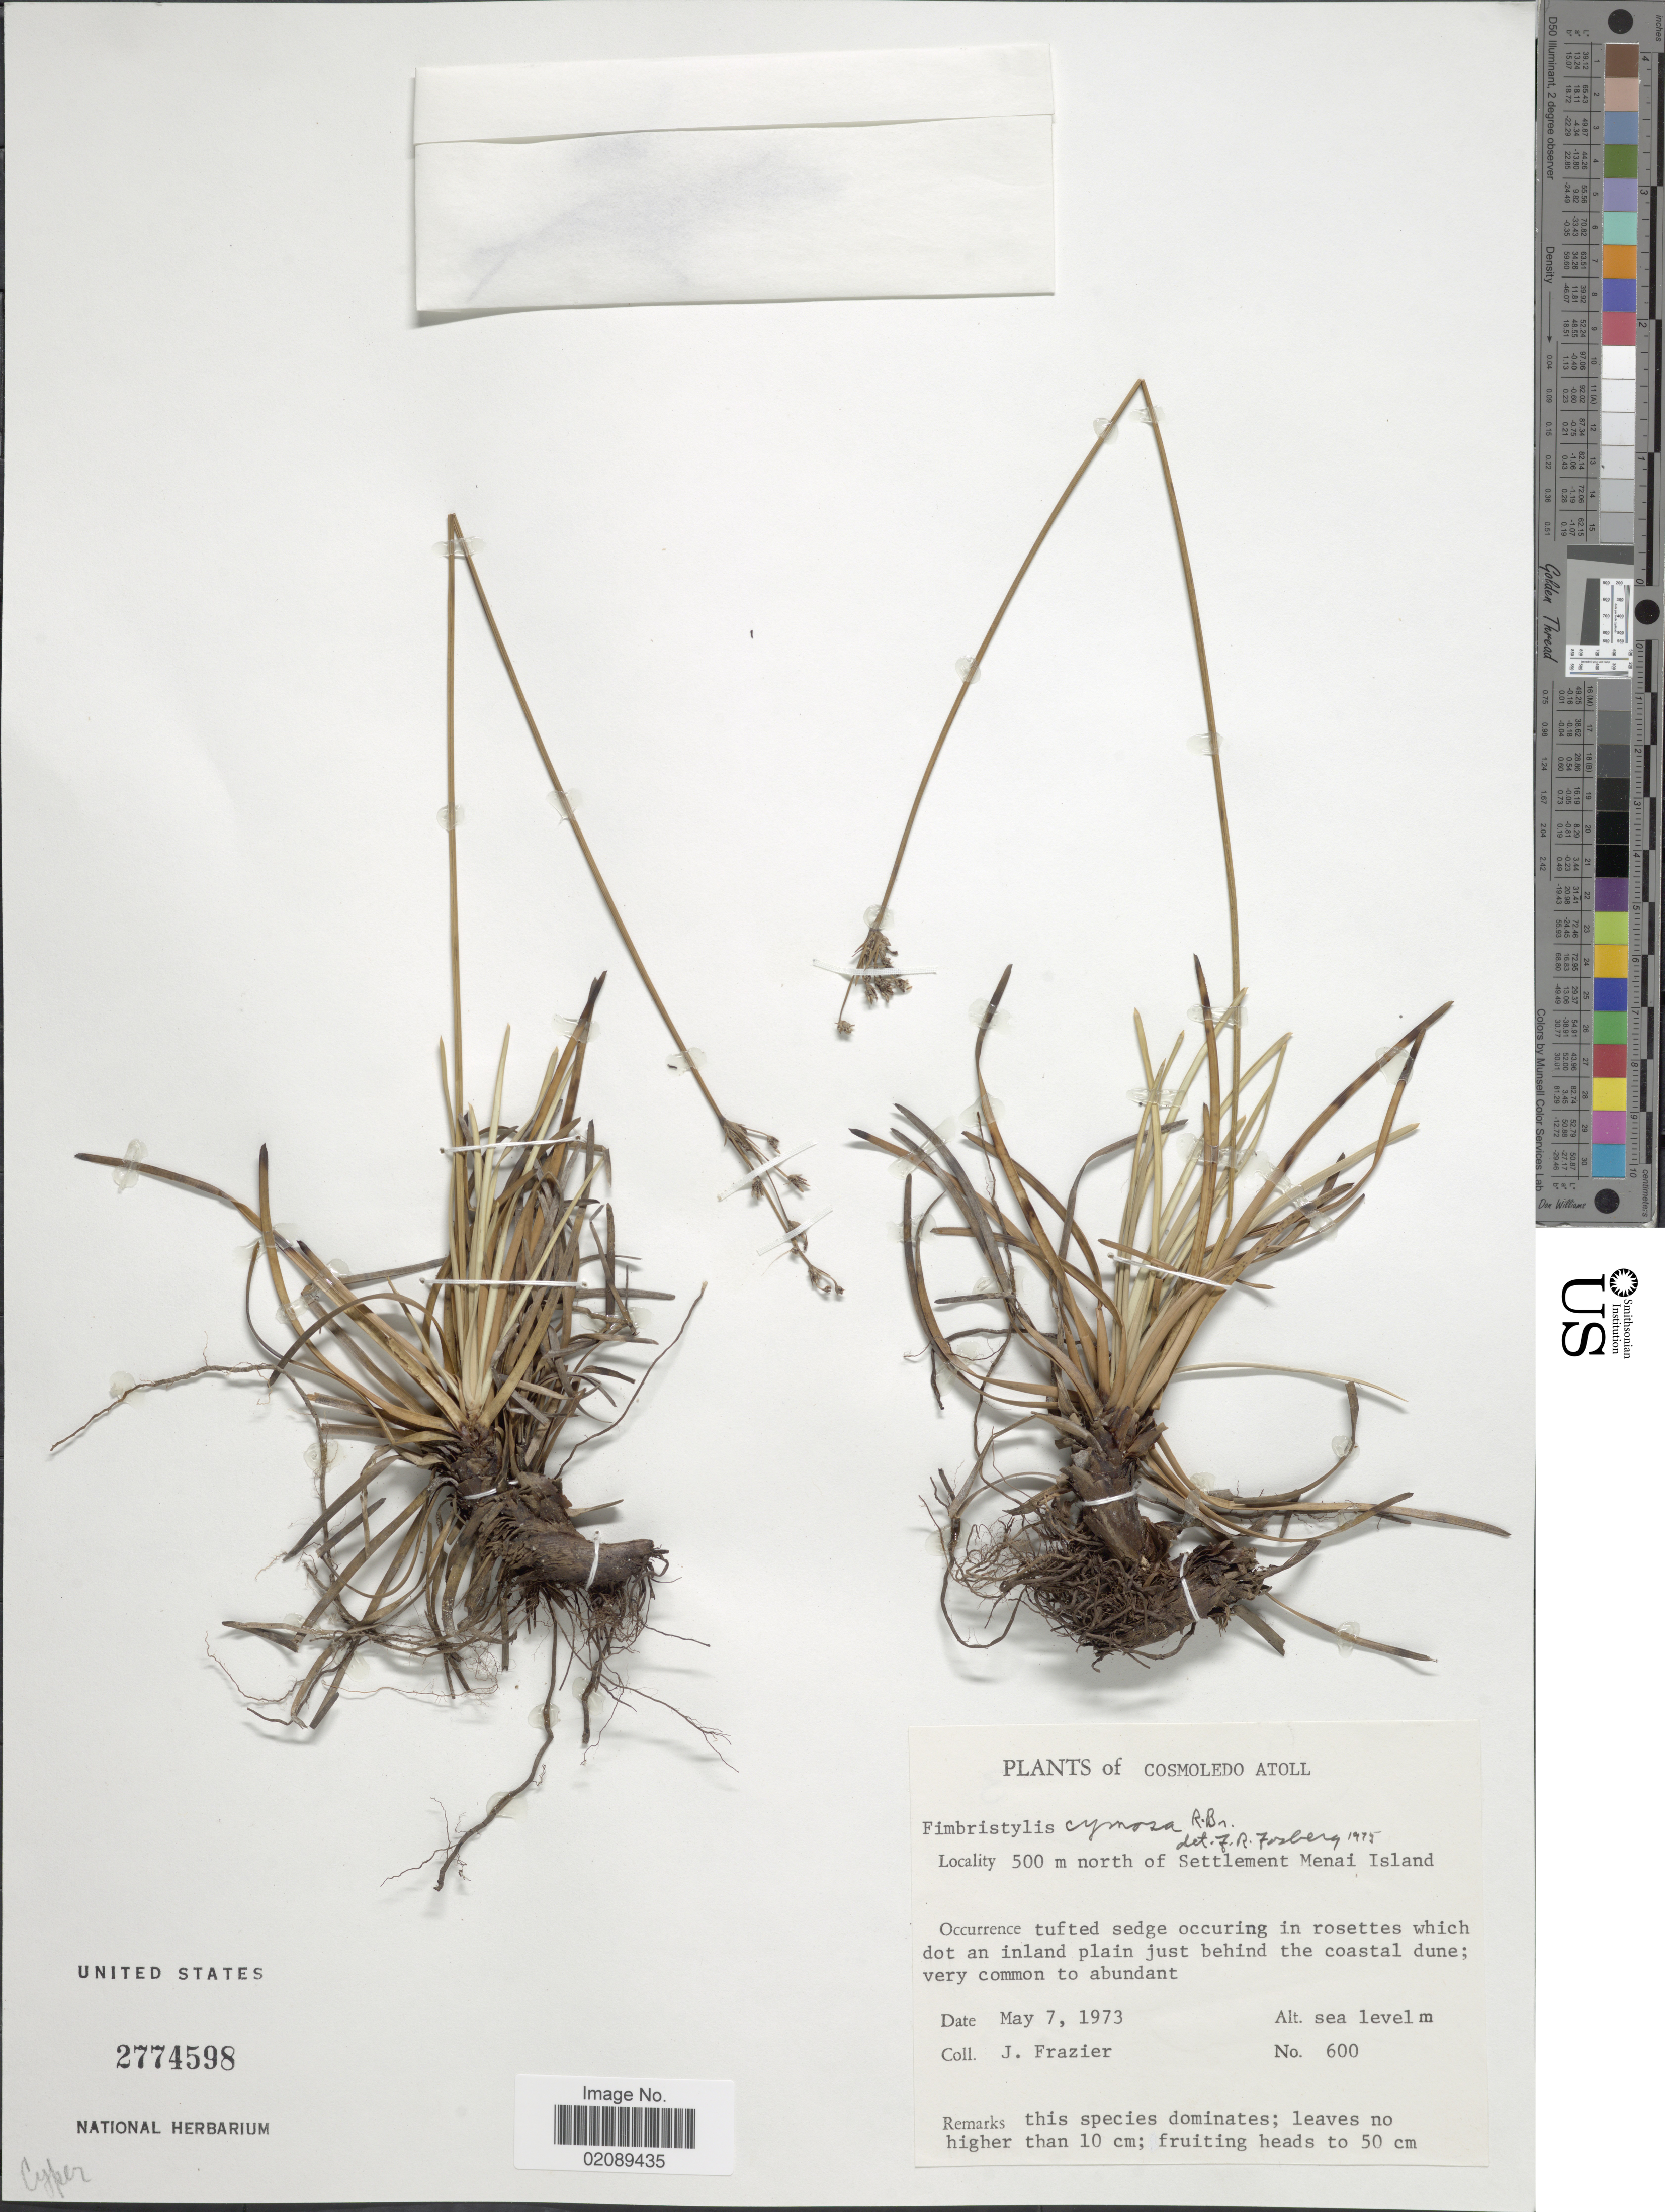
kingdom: Plantae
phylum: Tracheophyta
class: Liliopsida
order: Poales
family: Cyperaceae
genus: Fimbristylis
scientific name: Fimbristylis cymosa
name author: R. Br.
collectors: J. Frazier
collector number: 600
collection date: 1973-05-07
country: Seychelles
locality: Cosmoledo Atoll, 500 m north of Settlement Menai Island, tufted sedge occuring in rosettes which dot an inland plain just behind the coastal dune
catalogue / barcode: US 2774598